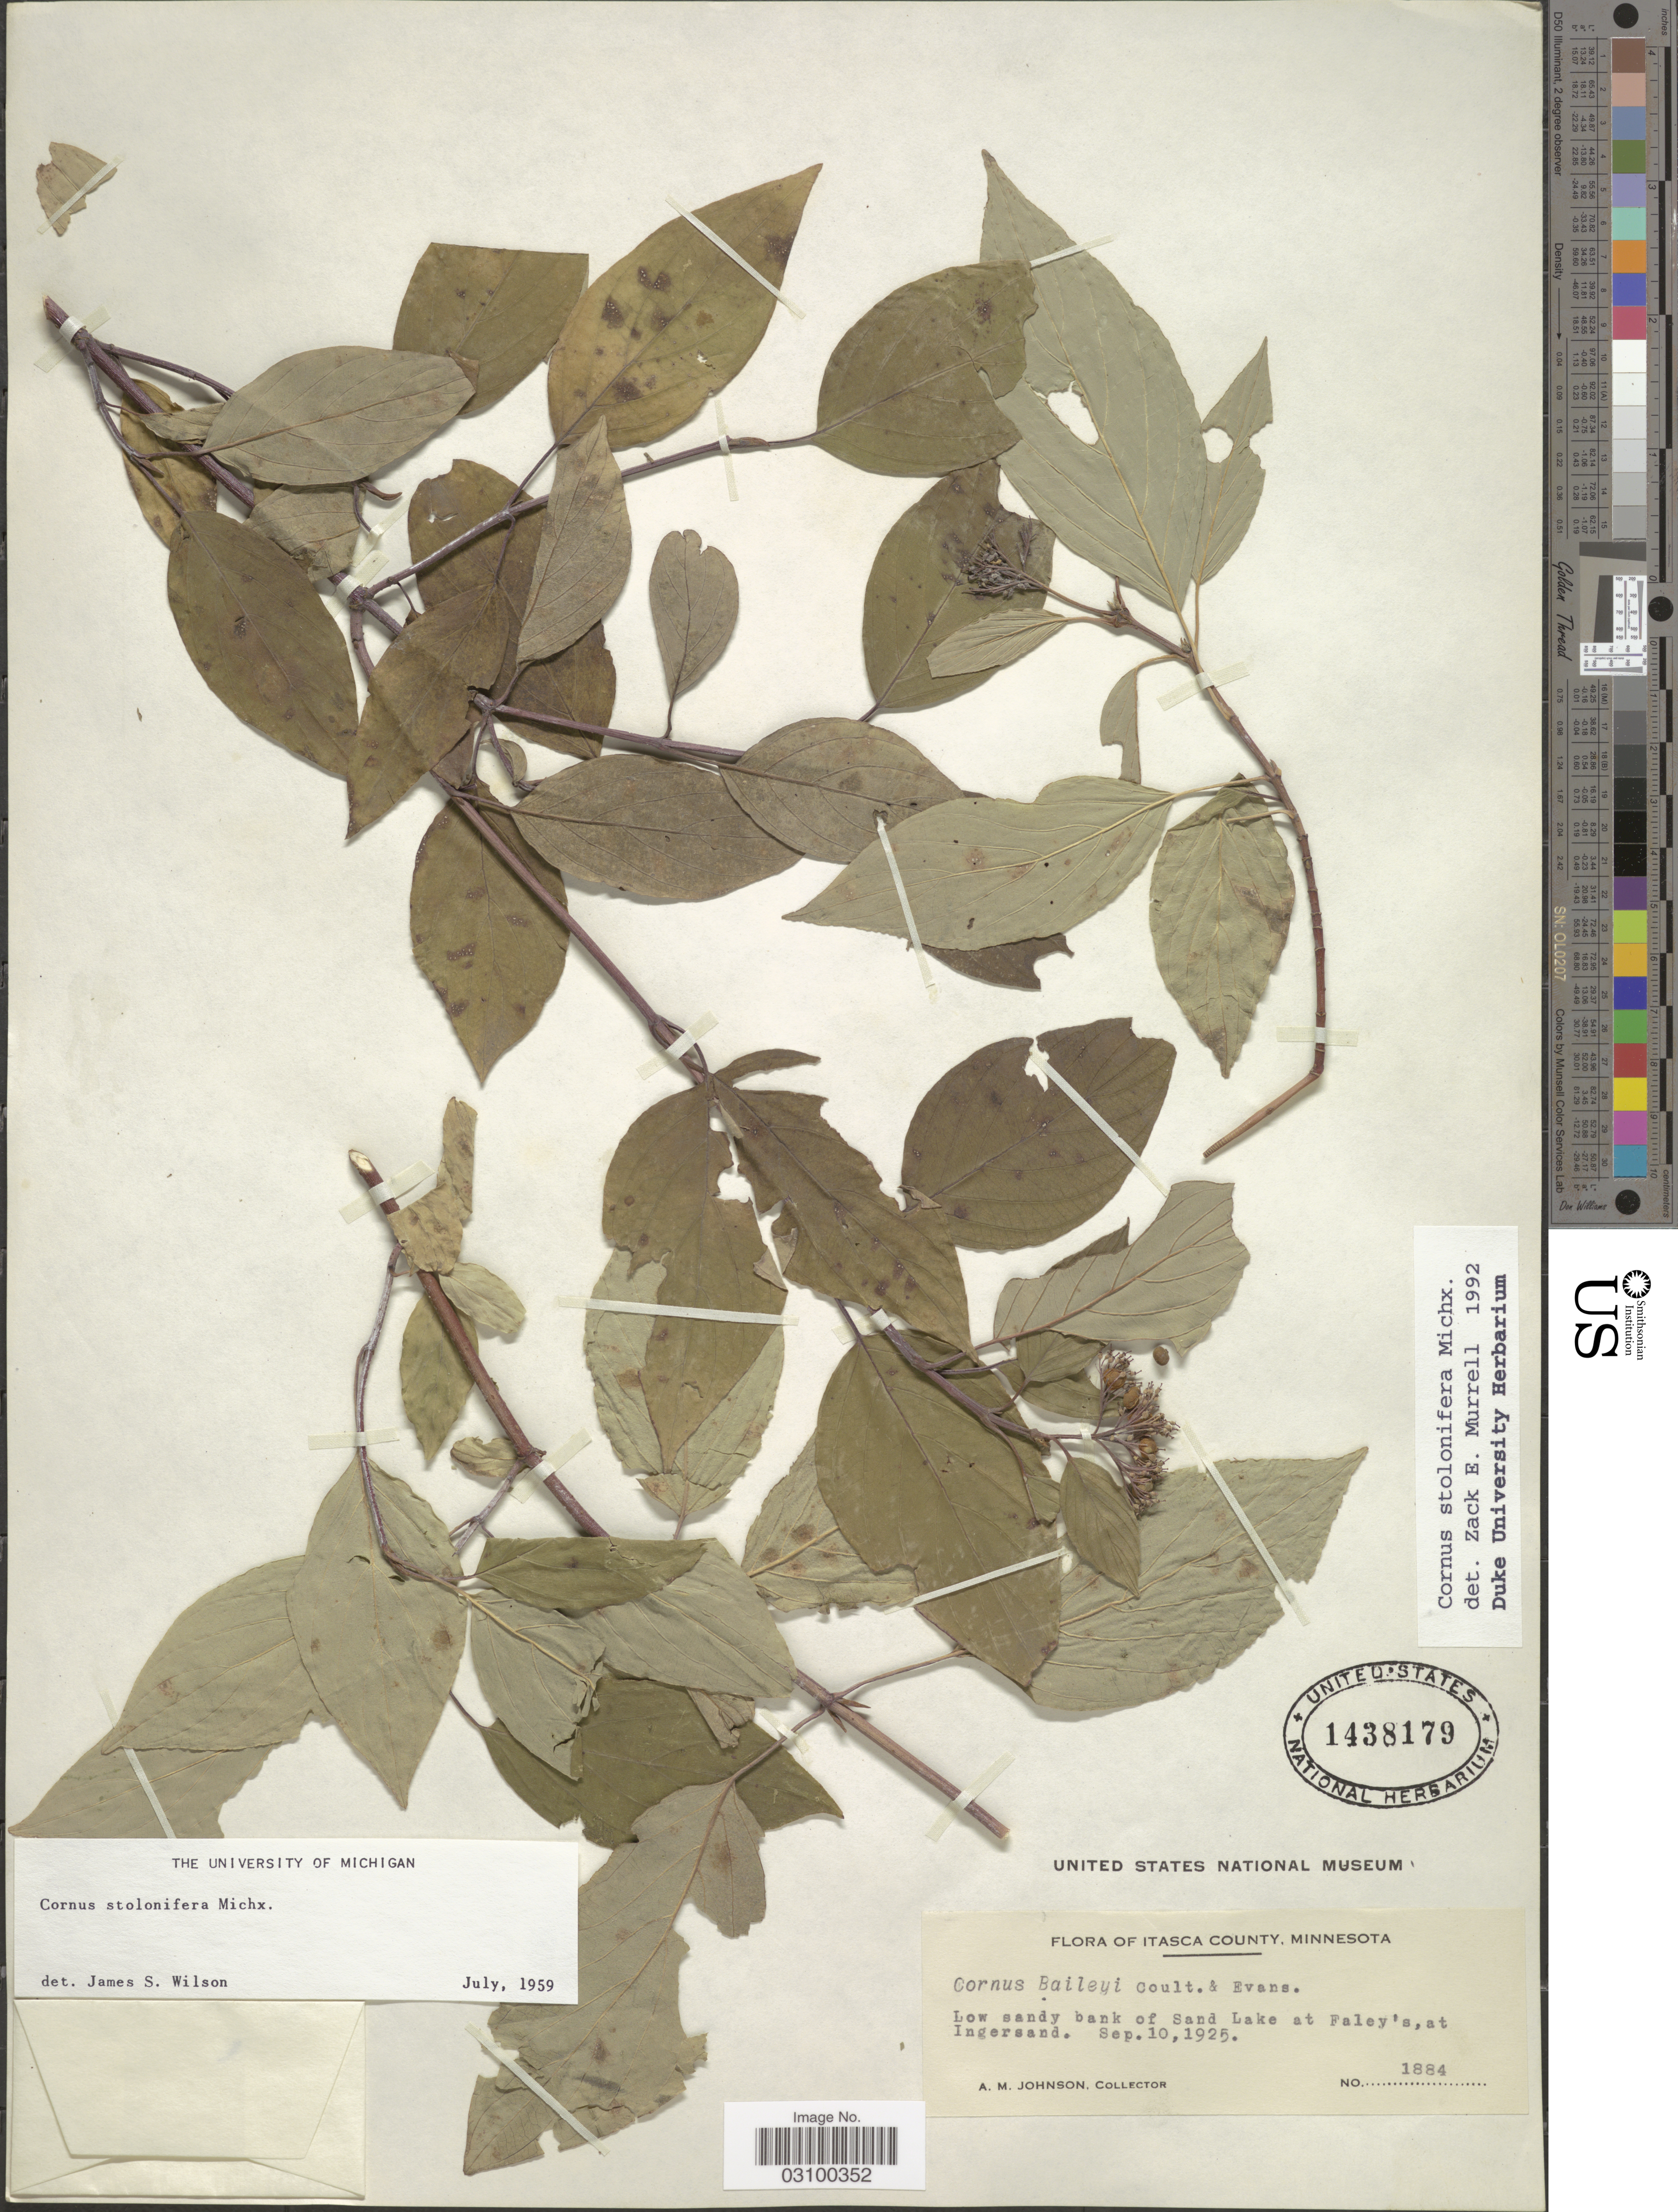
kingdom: Plantae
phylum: Tracheophyta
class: Magnoliopsida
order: Cornales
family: Cornaceae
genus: Cornus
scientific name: Cornus sericea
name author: L.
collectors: A. M. Johnson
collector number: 1884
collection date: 1925-09-10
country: United States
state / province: Minnesota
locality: Itasca County. Bank of Sand Lake at Faley's, at Ingersand.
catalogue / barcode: US 1438179